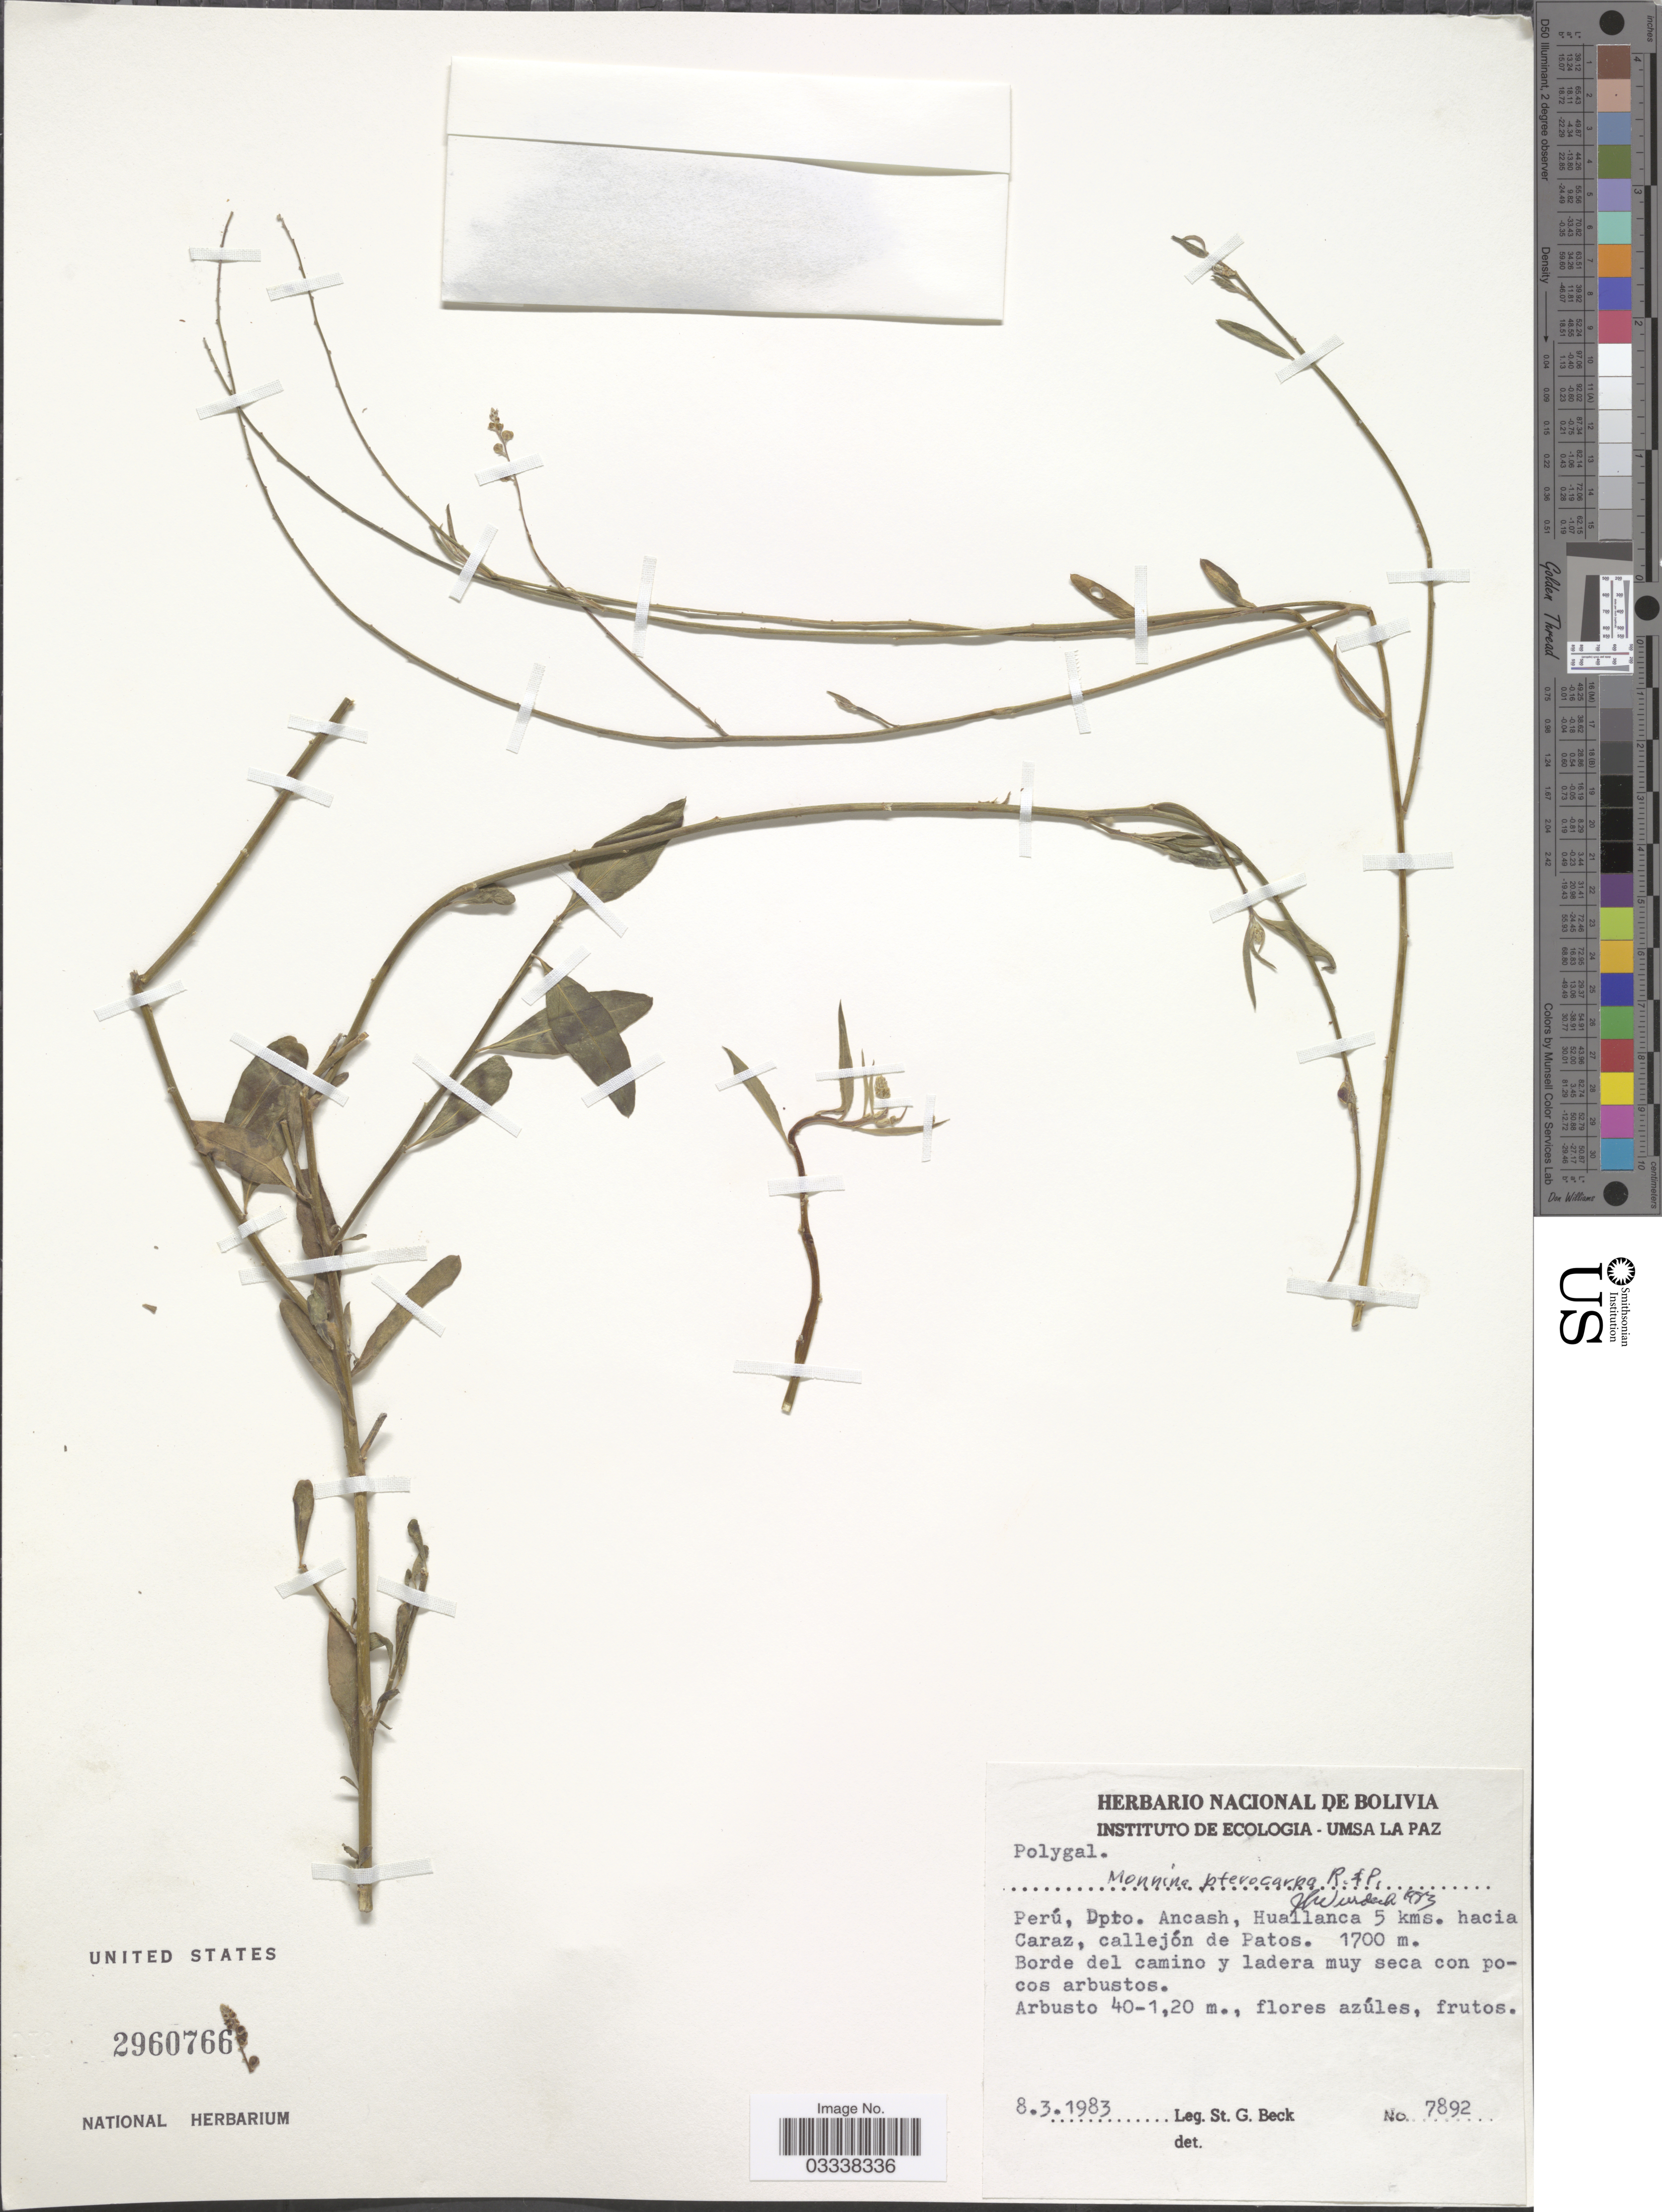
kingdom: Plantae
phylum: Tracheophyta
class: Magnoliopsida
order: Fabales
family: Polygalaceae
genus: Monnina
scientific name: Monnina pterocarpa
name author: Ruiz & Pav.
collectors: S. G. Beck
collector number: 7892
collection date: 1983-03-08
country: Peru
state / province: Ancash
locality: Dpto. Ancash, Huallanca 5 kms. hacia Caraz, callejón de Patos.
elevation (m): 1700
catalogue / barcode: US 2960766